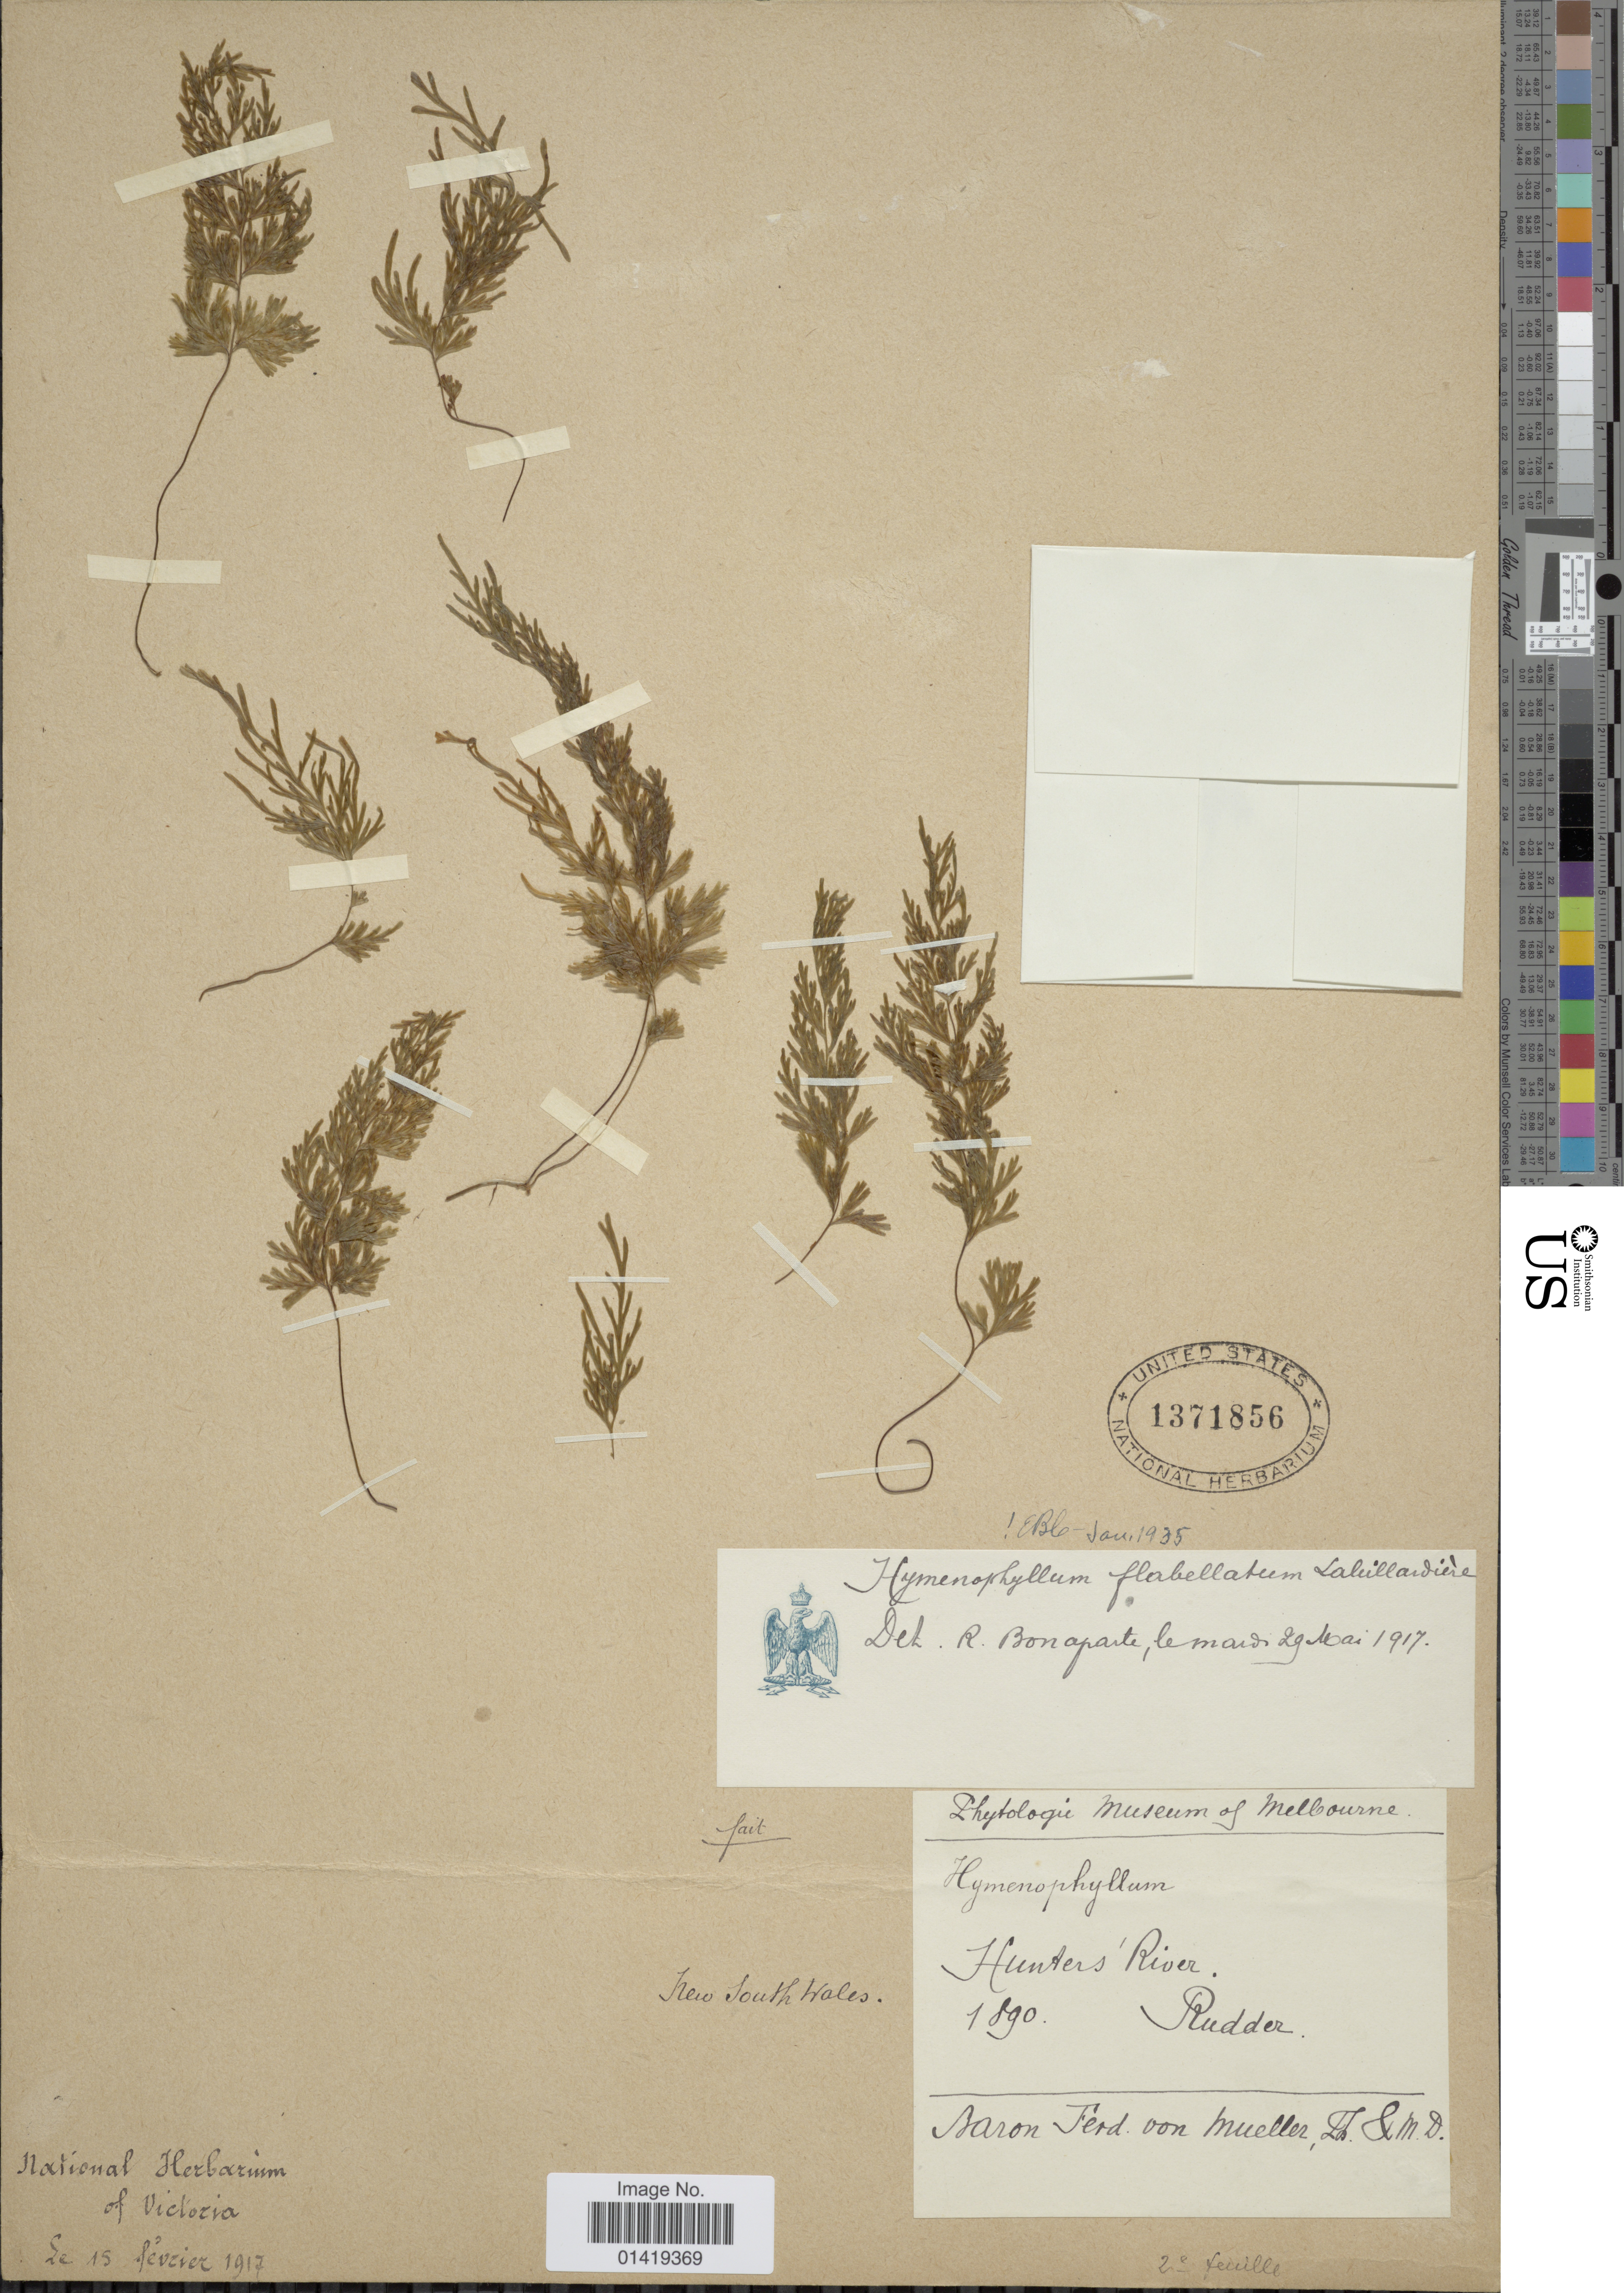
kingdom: Plantae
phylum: Tracheophyta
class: Polypodiopsida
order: Hymenophyllales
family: Hymenophyllaceae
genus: Hymenophyllum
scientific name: Hymenophyllum flabellatum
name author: Labill.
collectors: F. Mueller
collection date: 1890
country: Australia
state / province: New South Wales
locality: Hunters River Rudder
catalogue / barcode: US 1371856